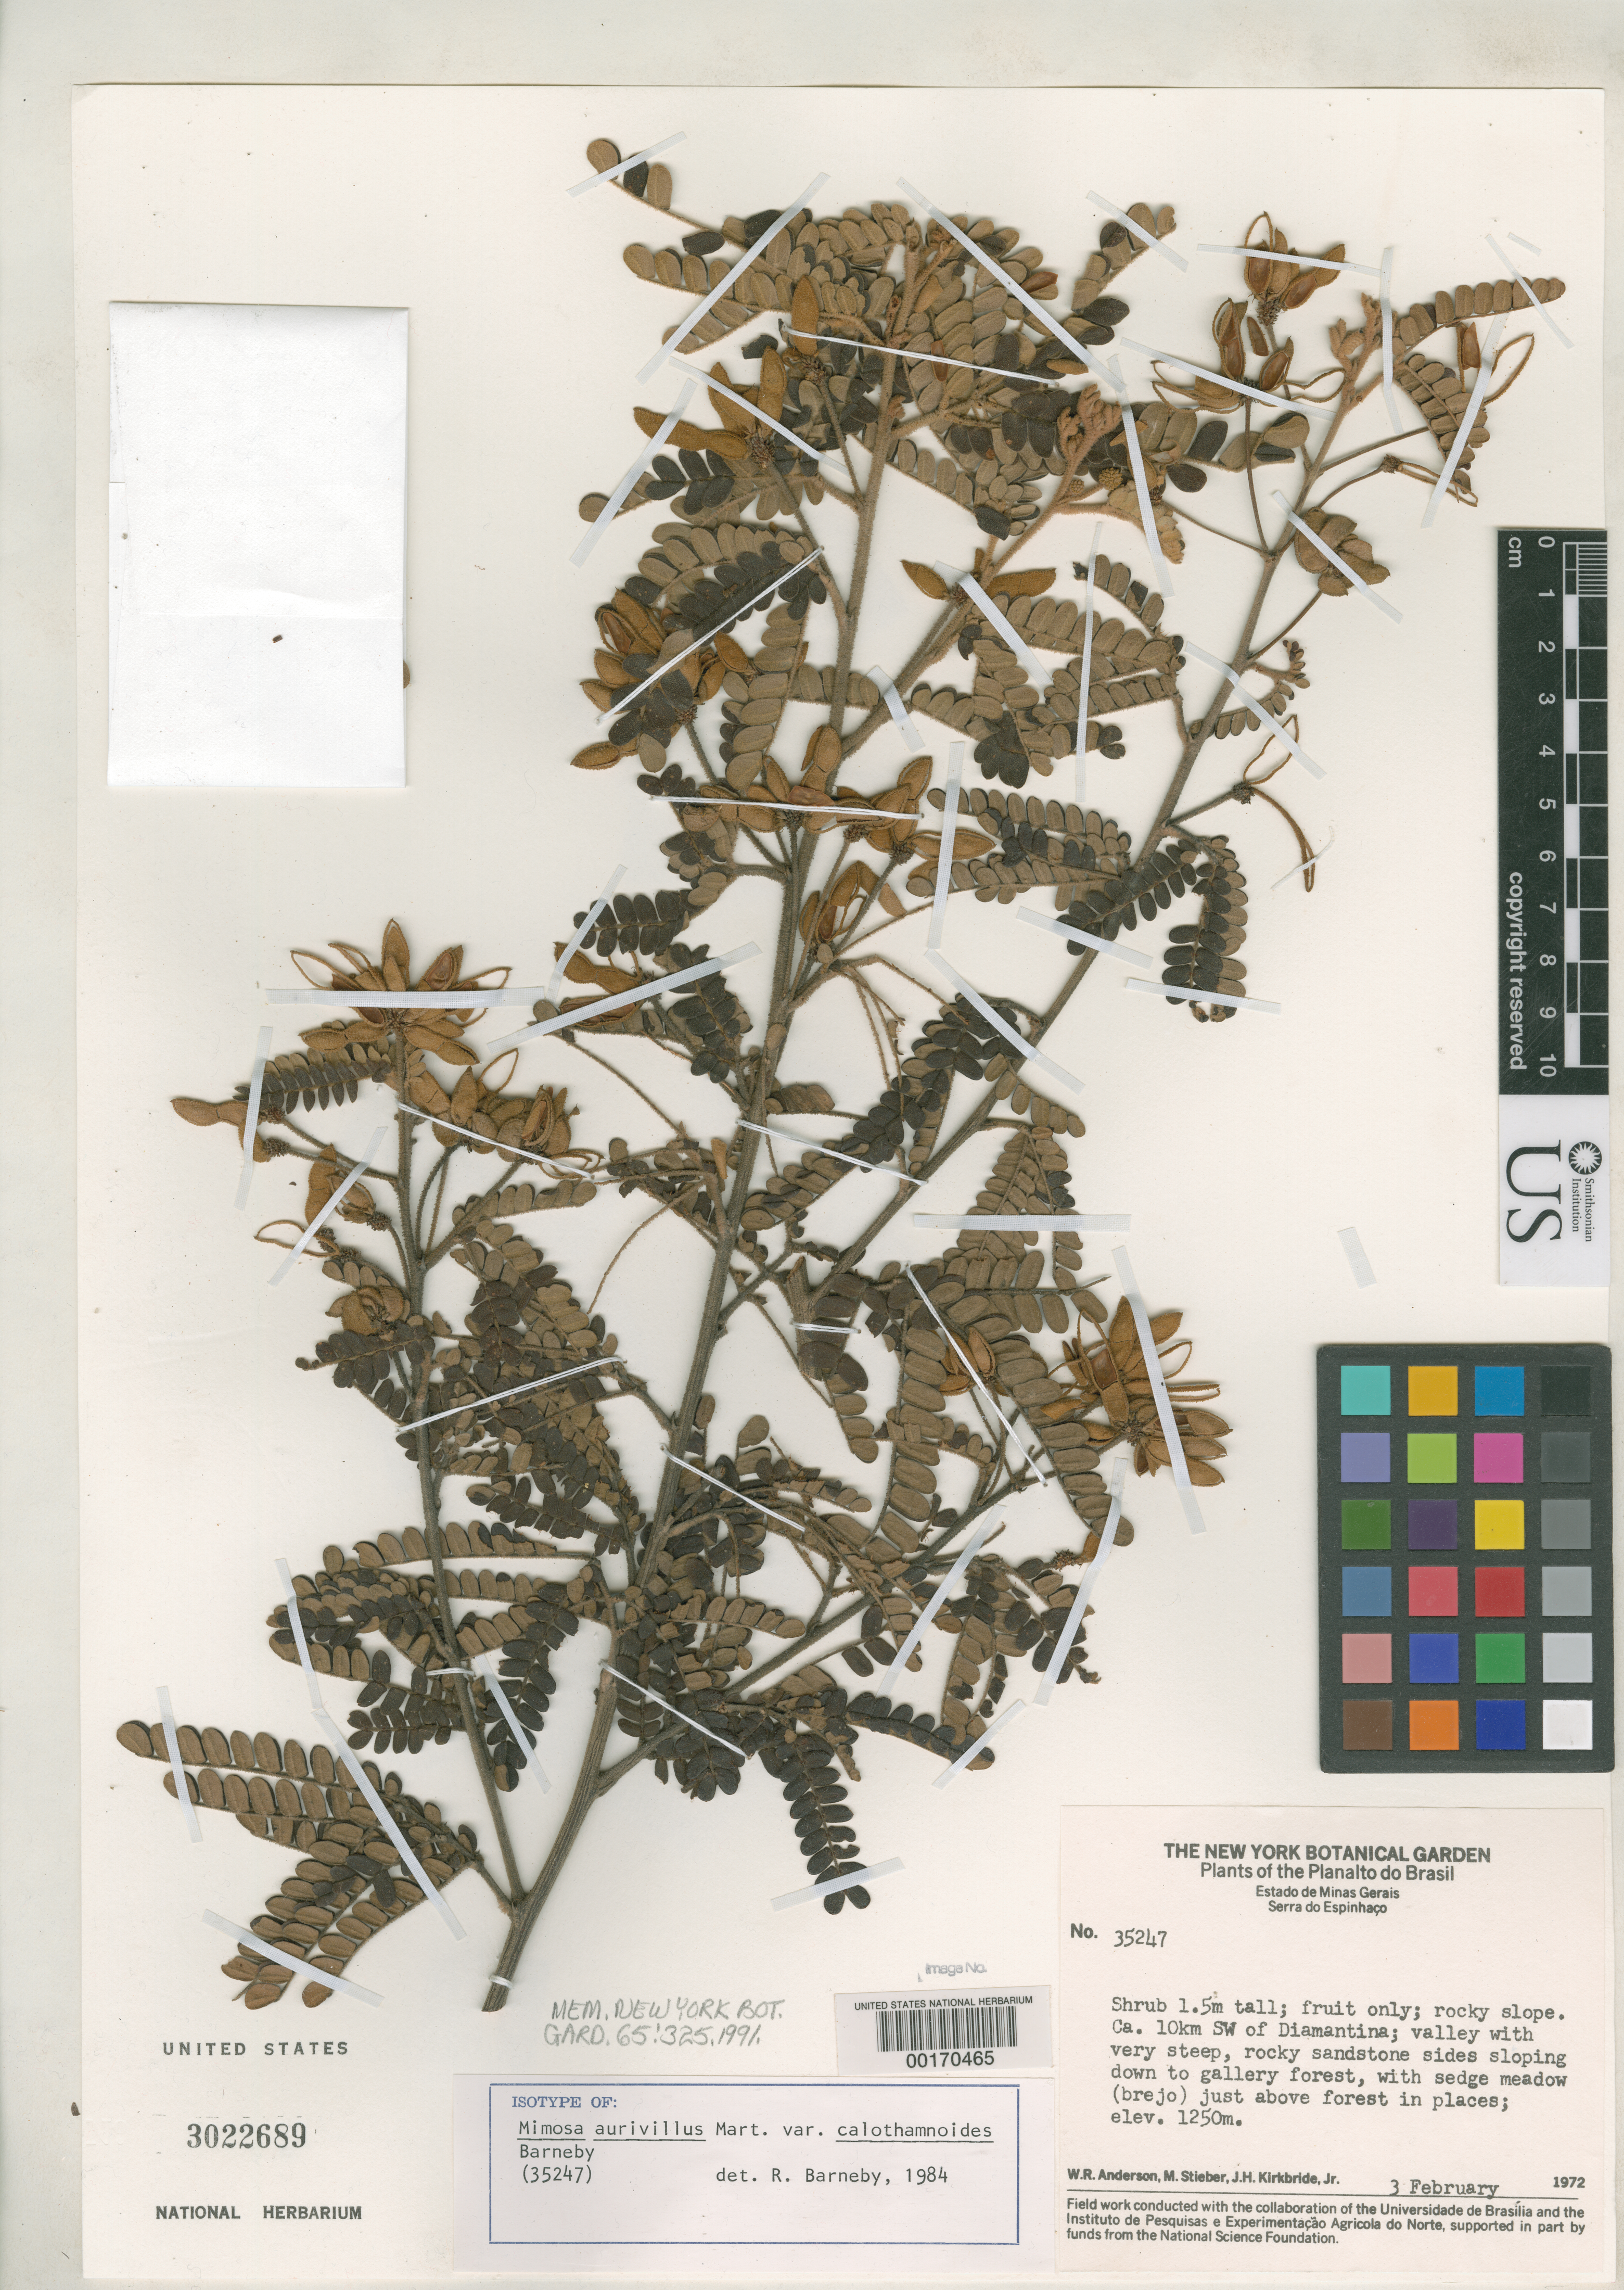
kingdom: Plantae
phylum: Tracheophyta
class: Magnoliopsida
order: Fabales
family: Fabaceae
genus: Mimosa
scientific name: Mimosa aurivillus var. calothamnoides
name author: Barneby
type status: Isotype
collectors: W. R. Anderson, M. T. Stieber & J. H. Kirkbride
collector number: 35247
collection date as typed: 03 Feb 1972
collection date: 1972-02-03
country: Brazil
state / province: Minas Gerais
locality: Serra do Espinhaco, ca. 10 km SW of Diamamtina.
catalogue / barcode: US 3022689